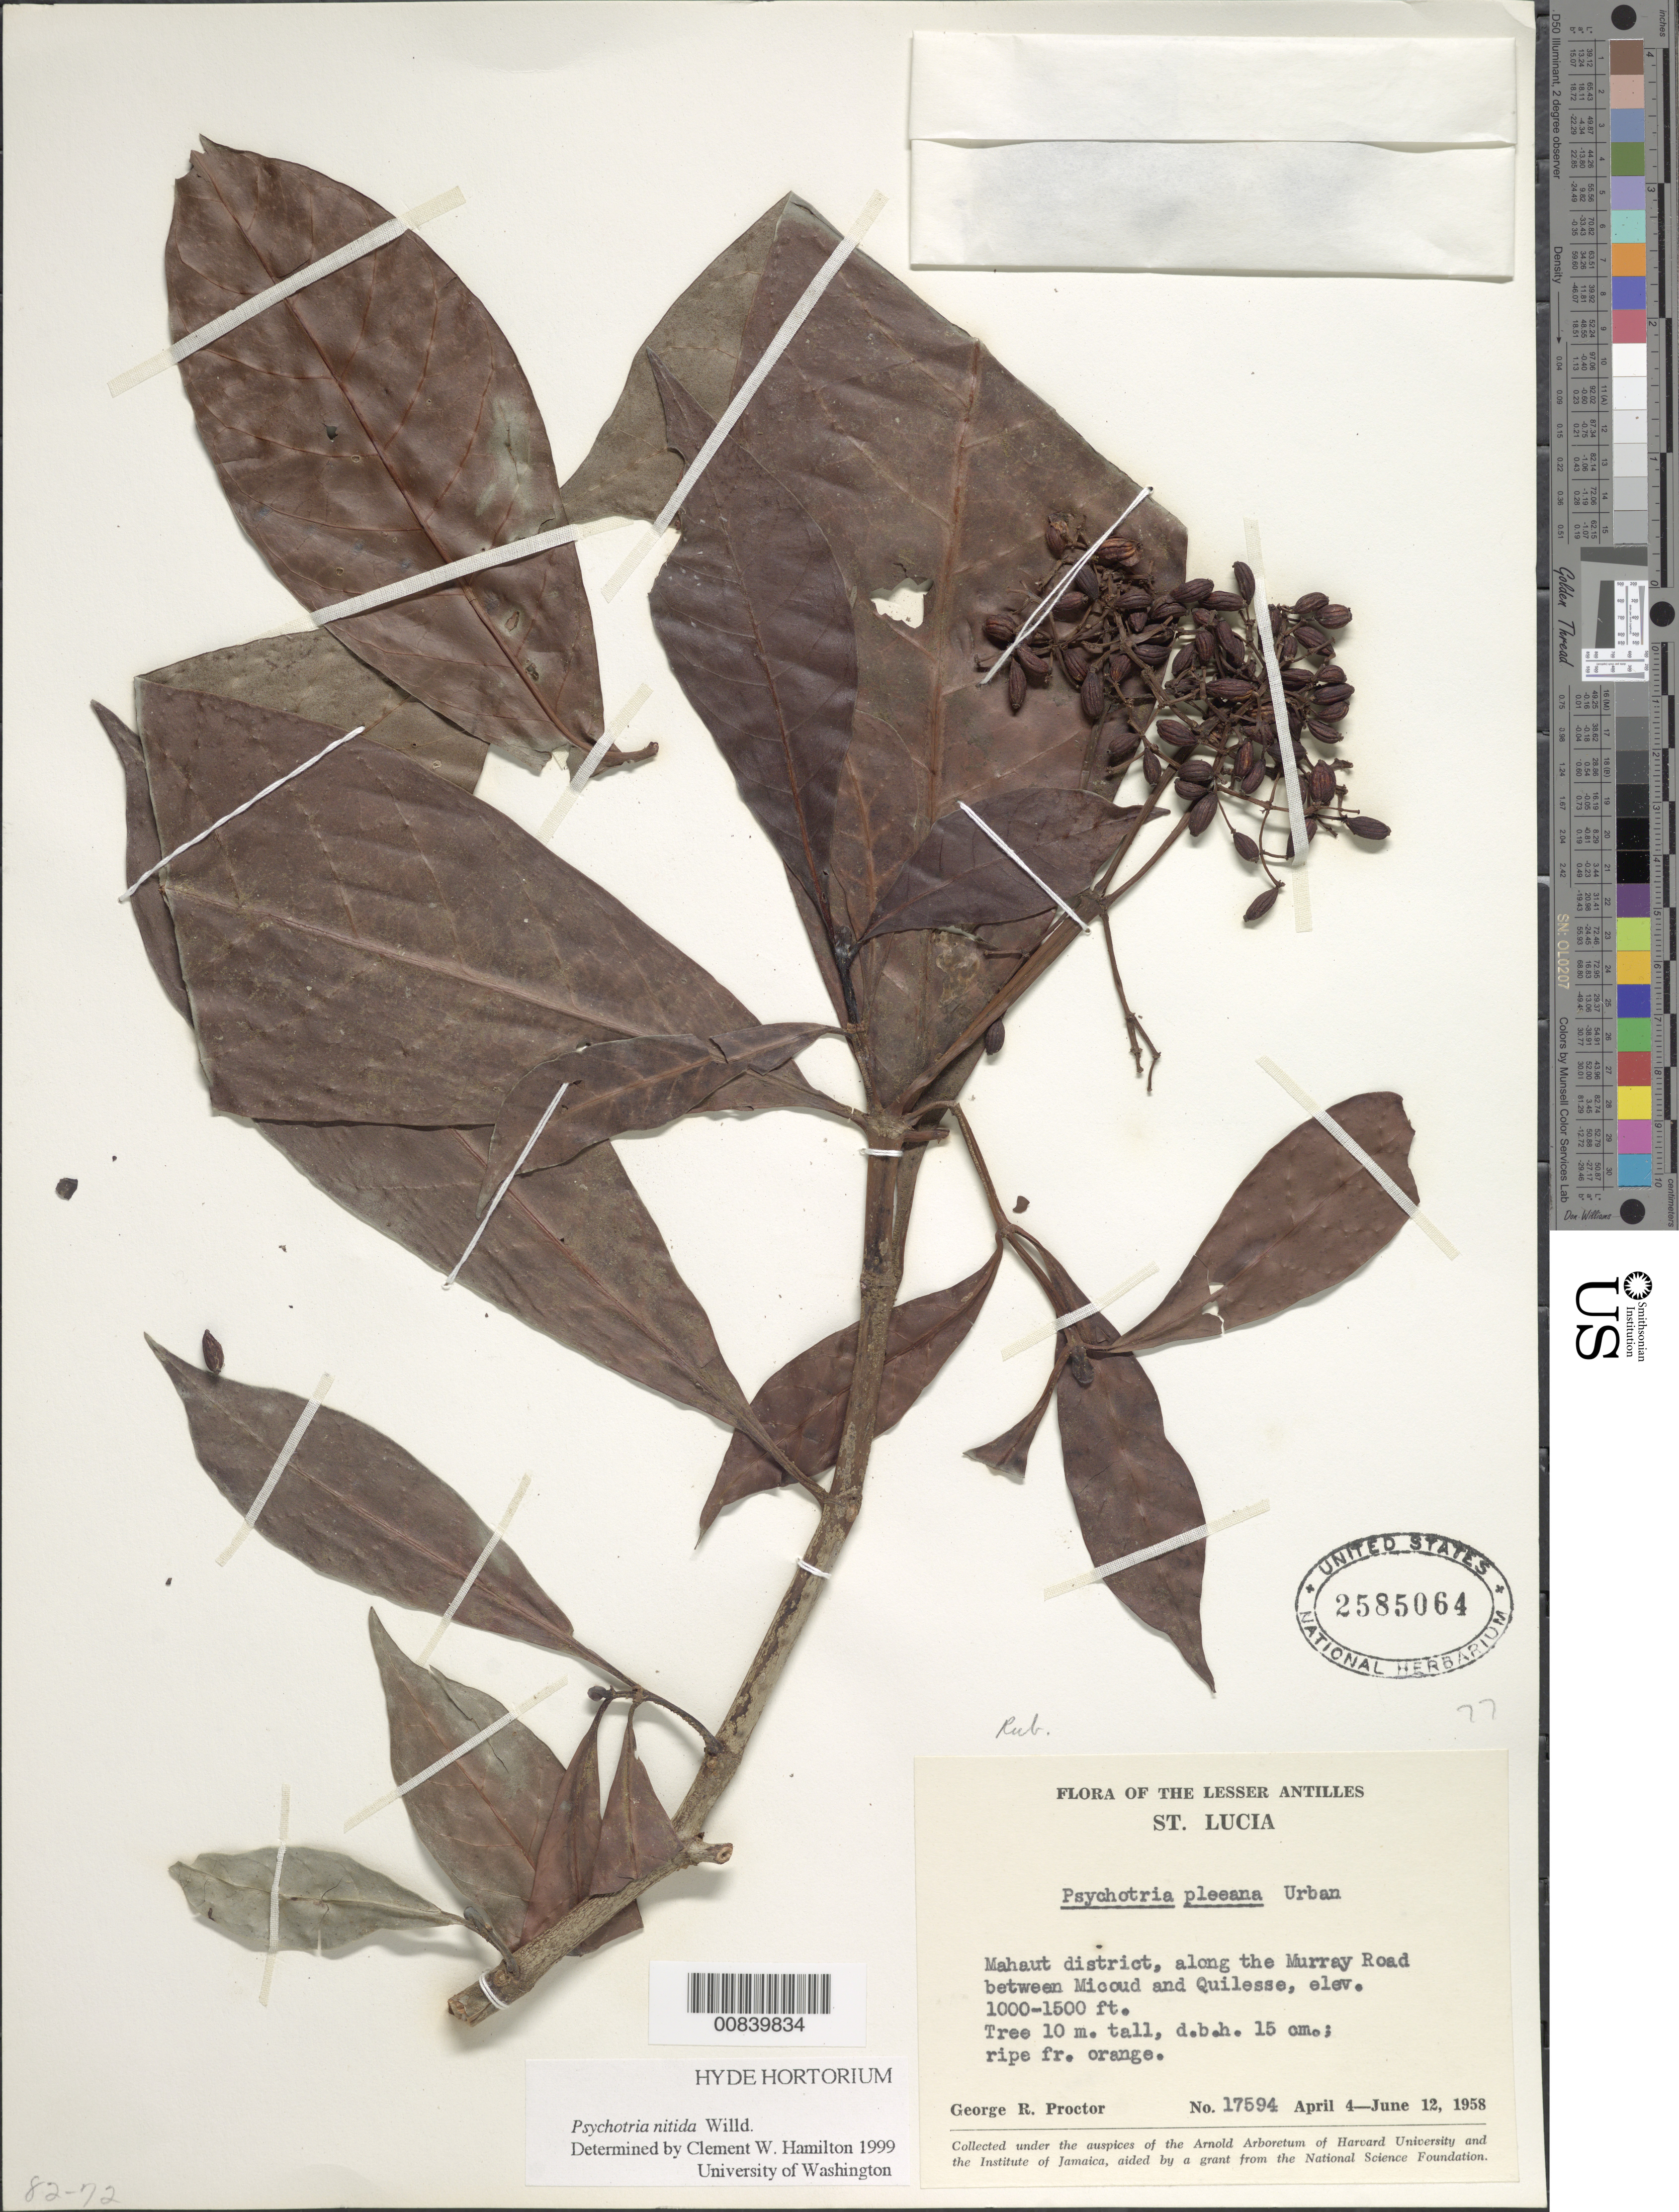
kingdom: Plantae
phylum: Tracheophyta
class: Magnoliopsida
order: Gentianales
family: Rubiaceae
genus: Psychotria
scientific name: Psychotria mapourioides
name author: DC.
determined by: Hamilton, C. W.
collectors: G. R. Proctor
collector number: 17594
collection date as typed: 04 Apr 1958 to 12 Jun 1958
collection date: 1958-04-04/1958-06-12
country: St. Lucia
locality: Mahaut district, along the Murray Road between Micoud and Quilesse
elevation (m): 305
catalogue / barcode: US 2585064